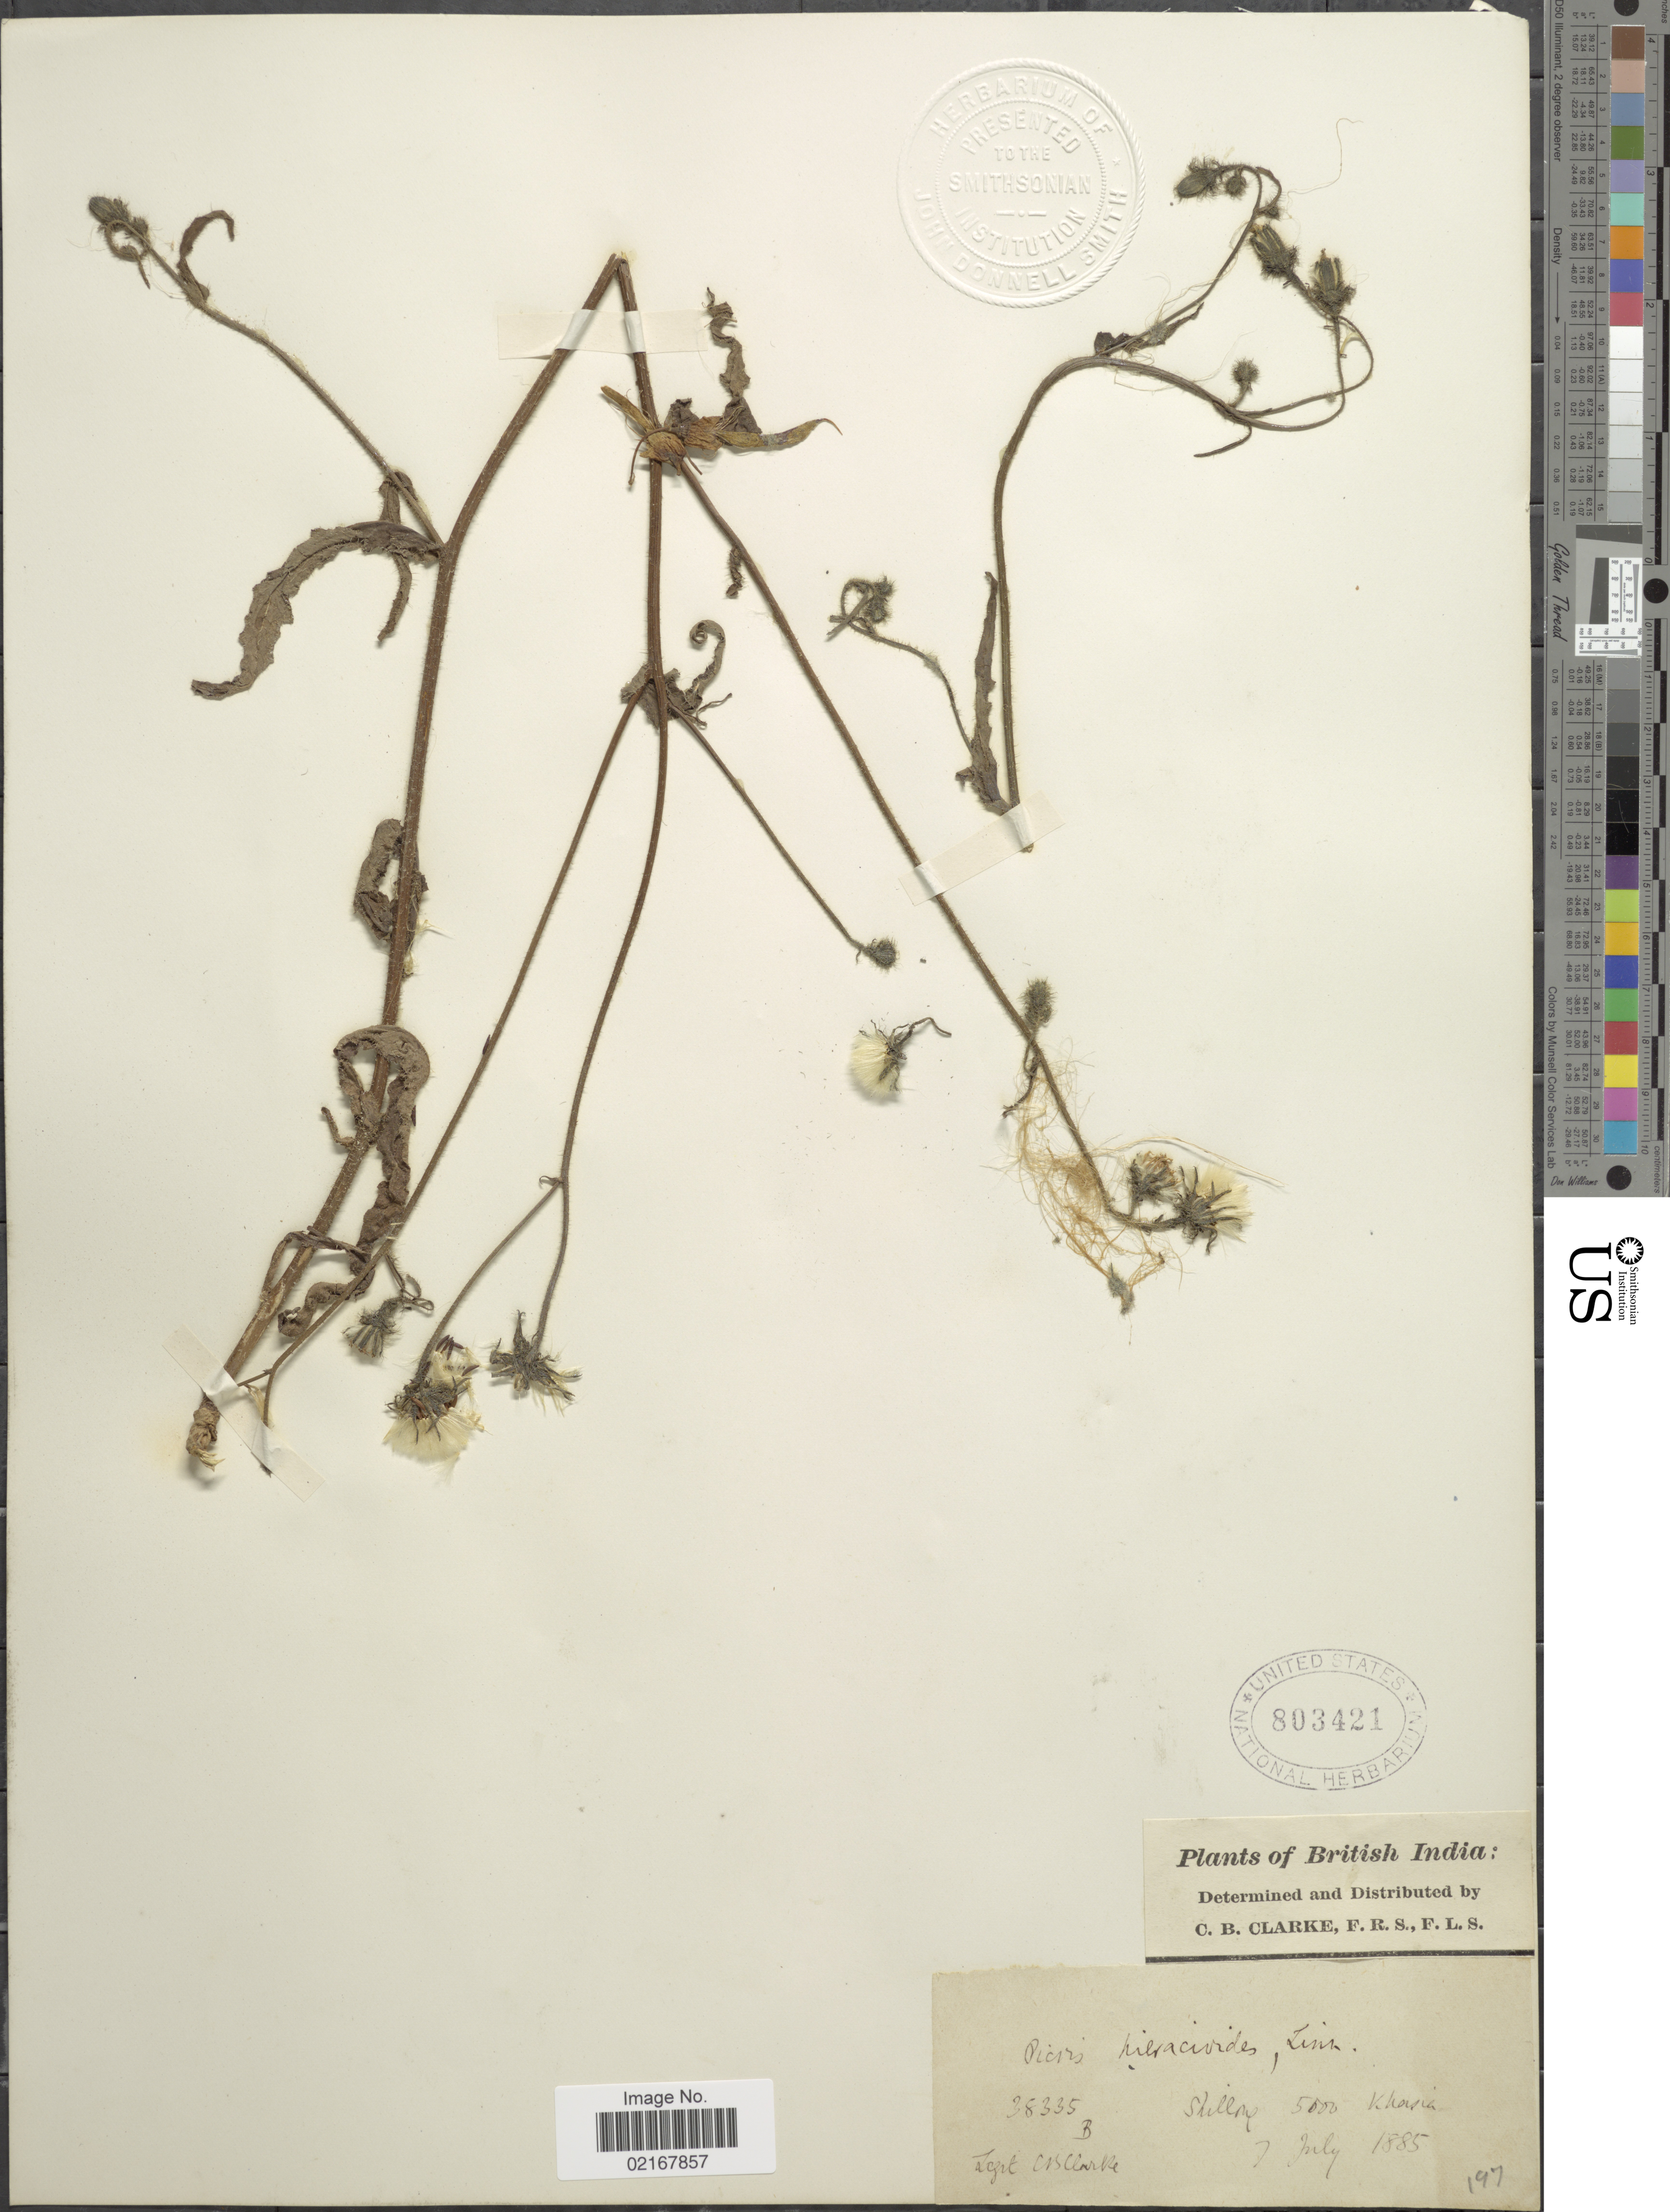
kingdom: Plantae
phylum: Tracheophyta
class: Magnoliopsida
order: Asterales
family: Asteraceae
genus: Picris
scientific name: Picris hieracioides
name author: L.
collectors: C. B. Clarke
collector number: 38335B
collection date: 1885-07-07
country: India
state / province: Meghalaya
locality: British India, Shillong, Khasia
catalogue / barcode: US 803421